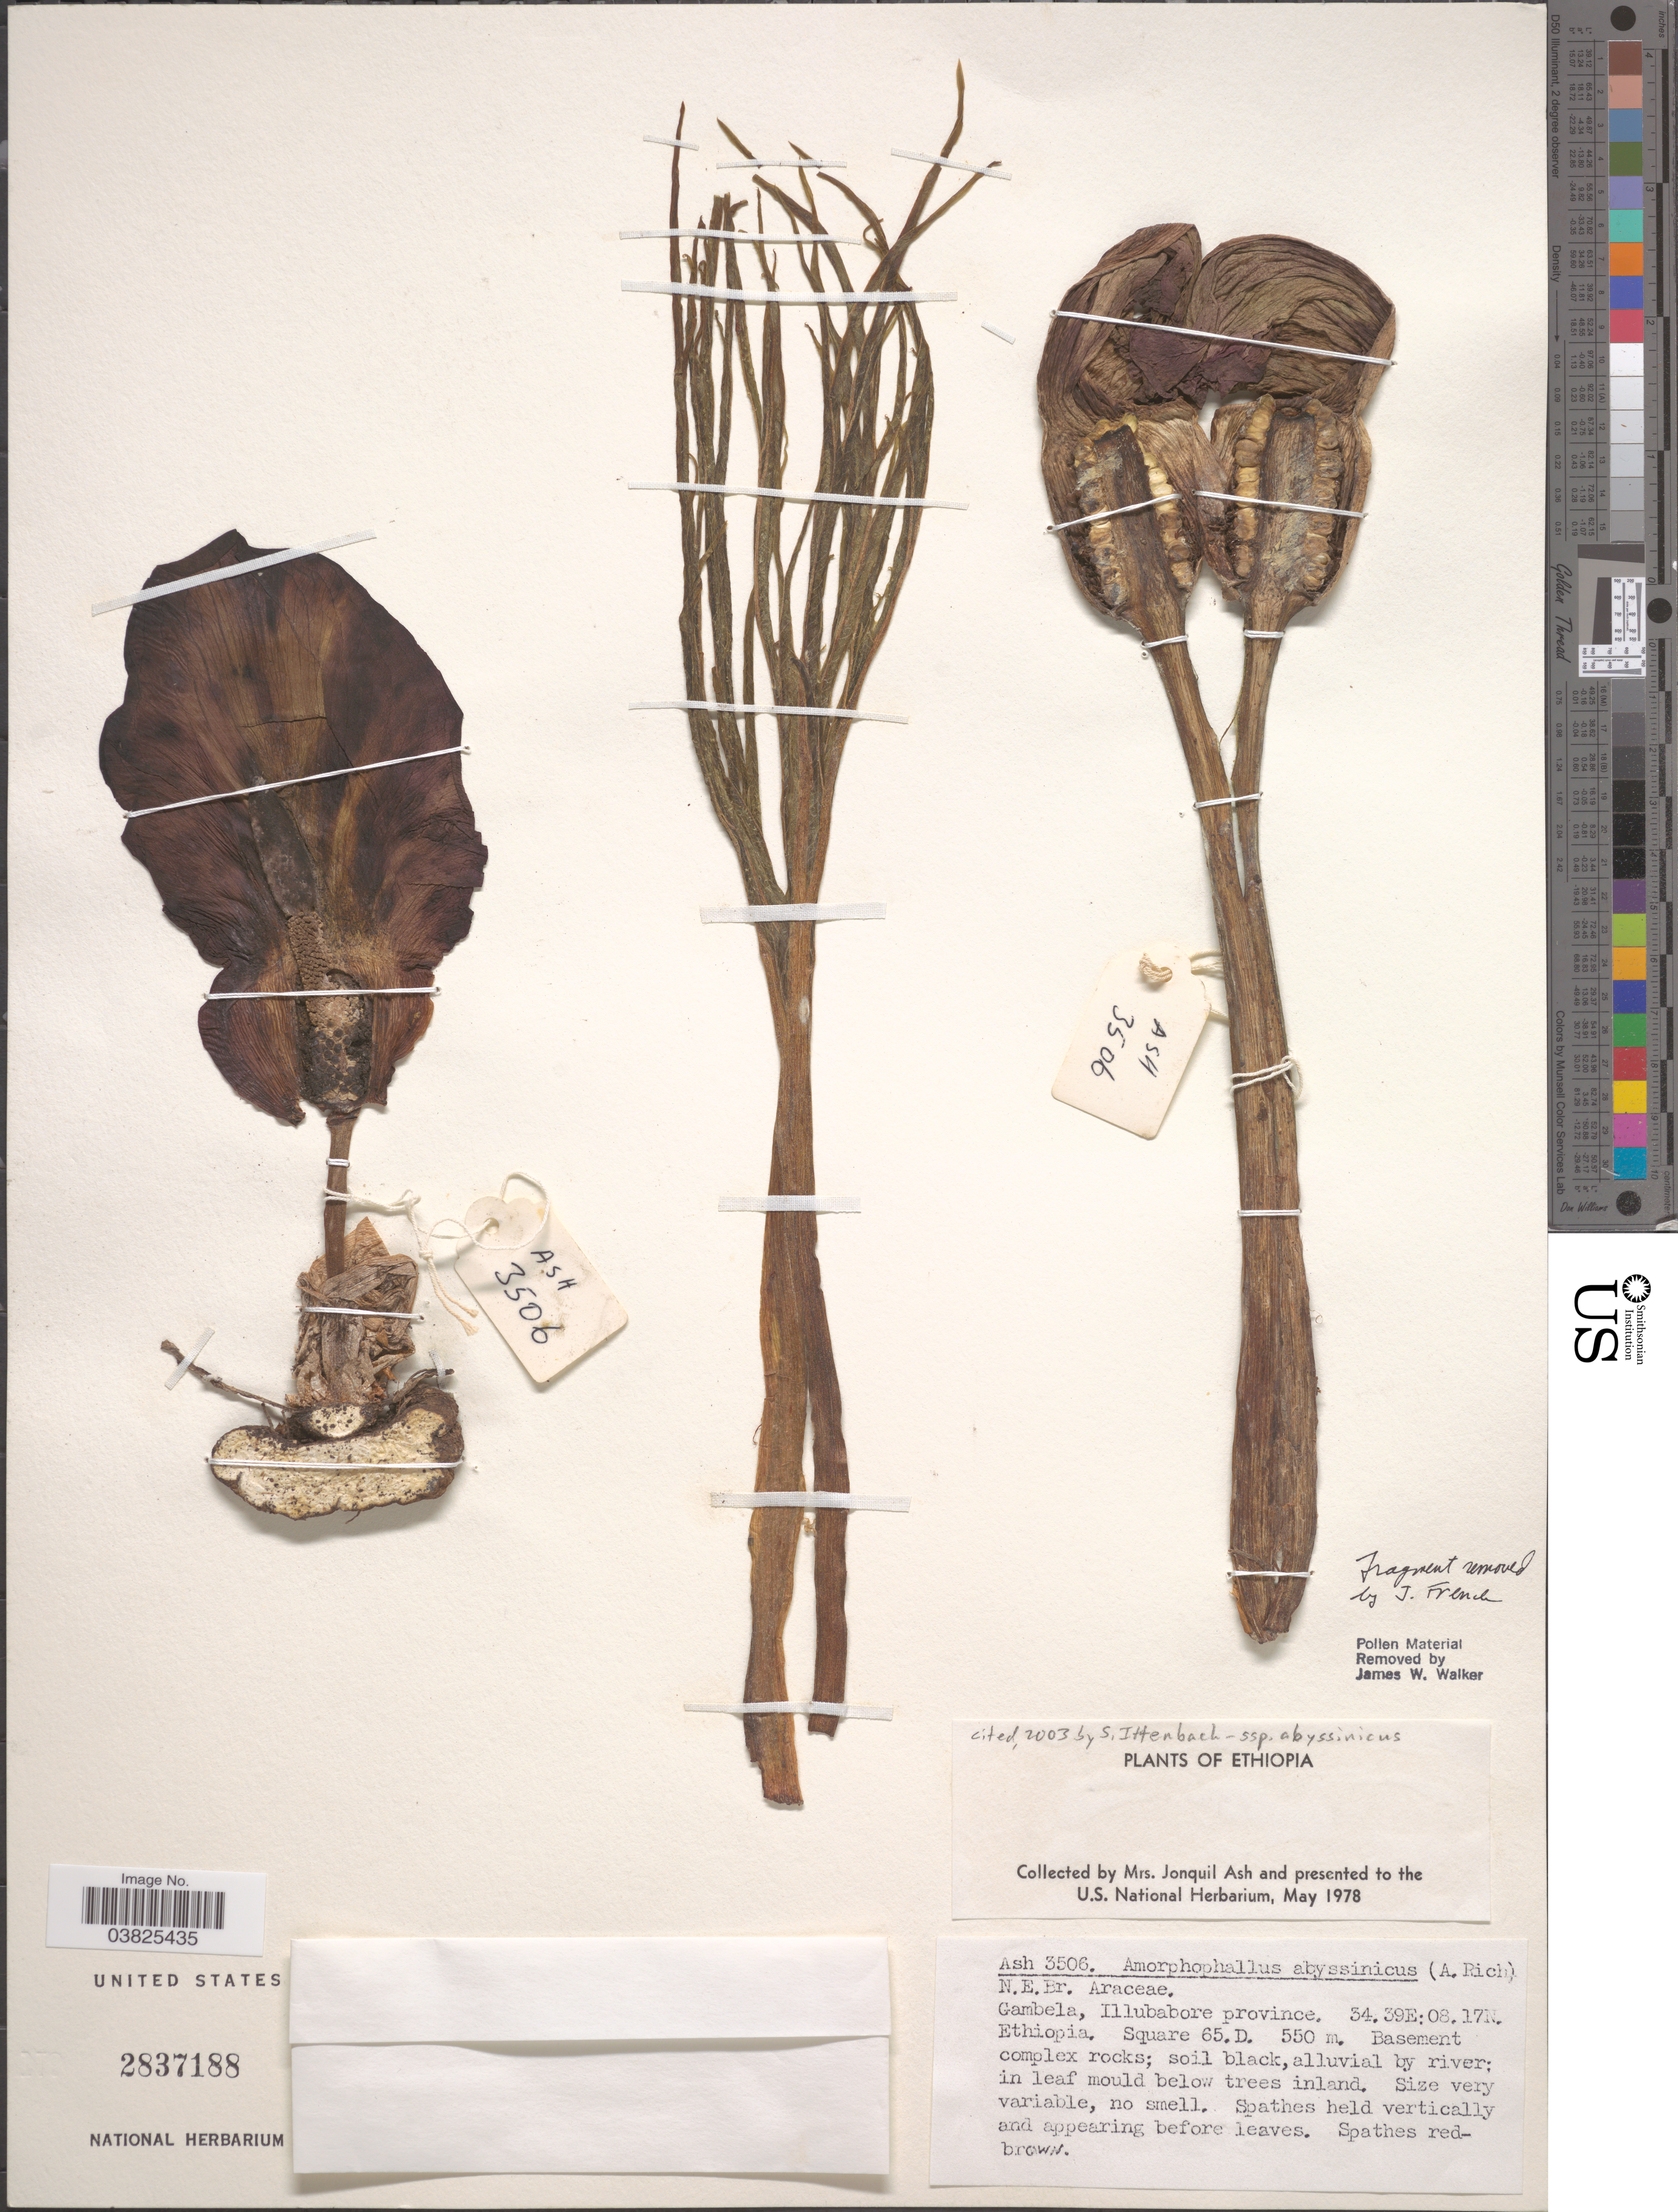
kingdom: Plantae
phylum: Tracheophyta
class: Liliopsida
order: Alismatales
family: Araceae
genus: Amorphophallus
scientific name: Amorphophallus abyssinicus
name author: (A. Rich.) N.E. Br.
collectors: J. Ash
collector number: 3506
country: Ethiopia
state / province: Gambela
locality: Illubabore province. Square 65.D.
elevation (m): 550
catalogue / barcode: US 2837188